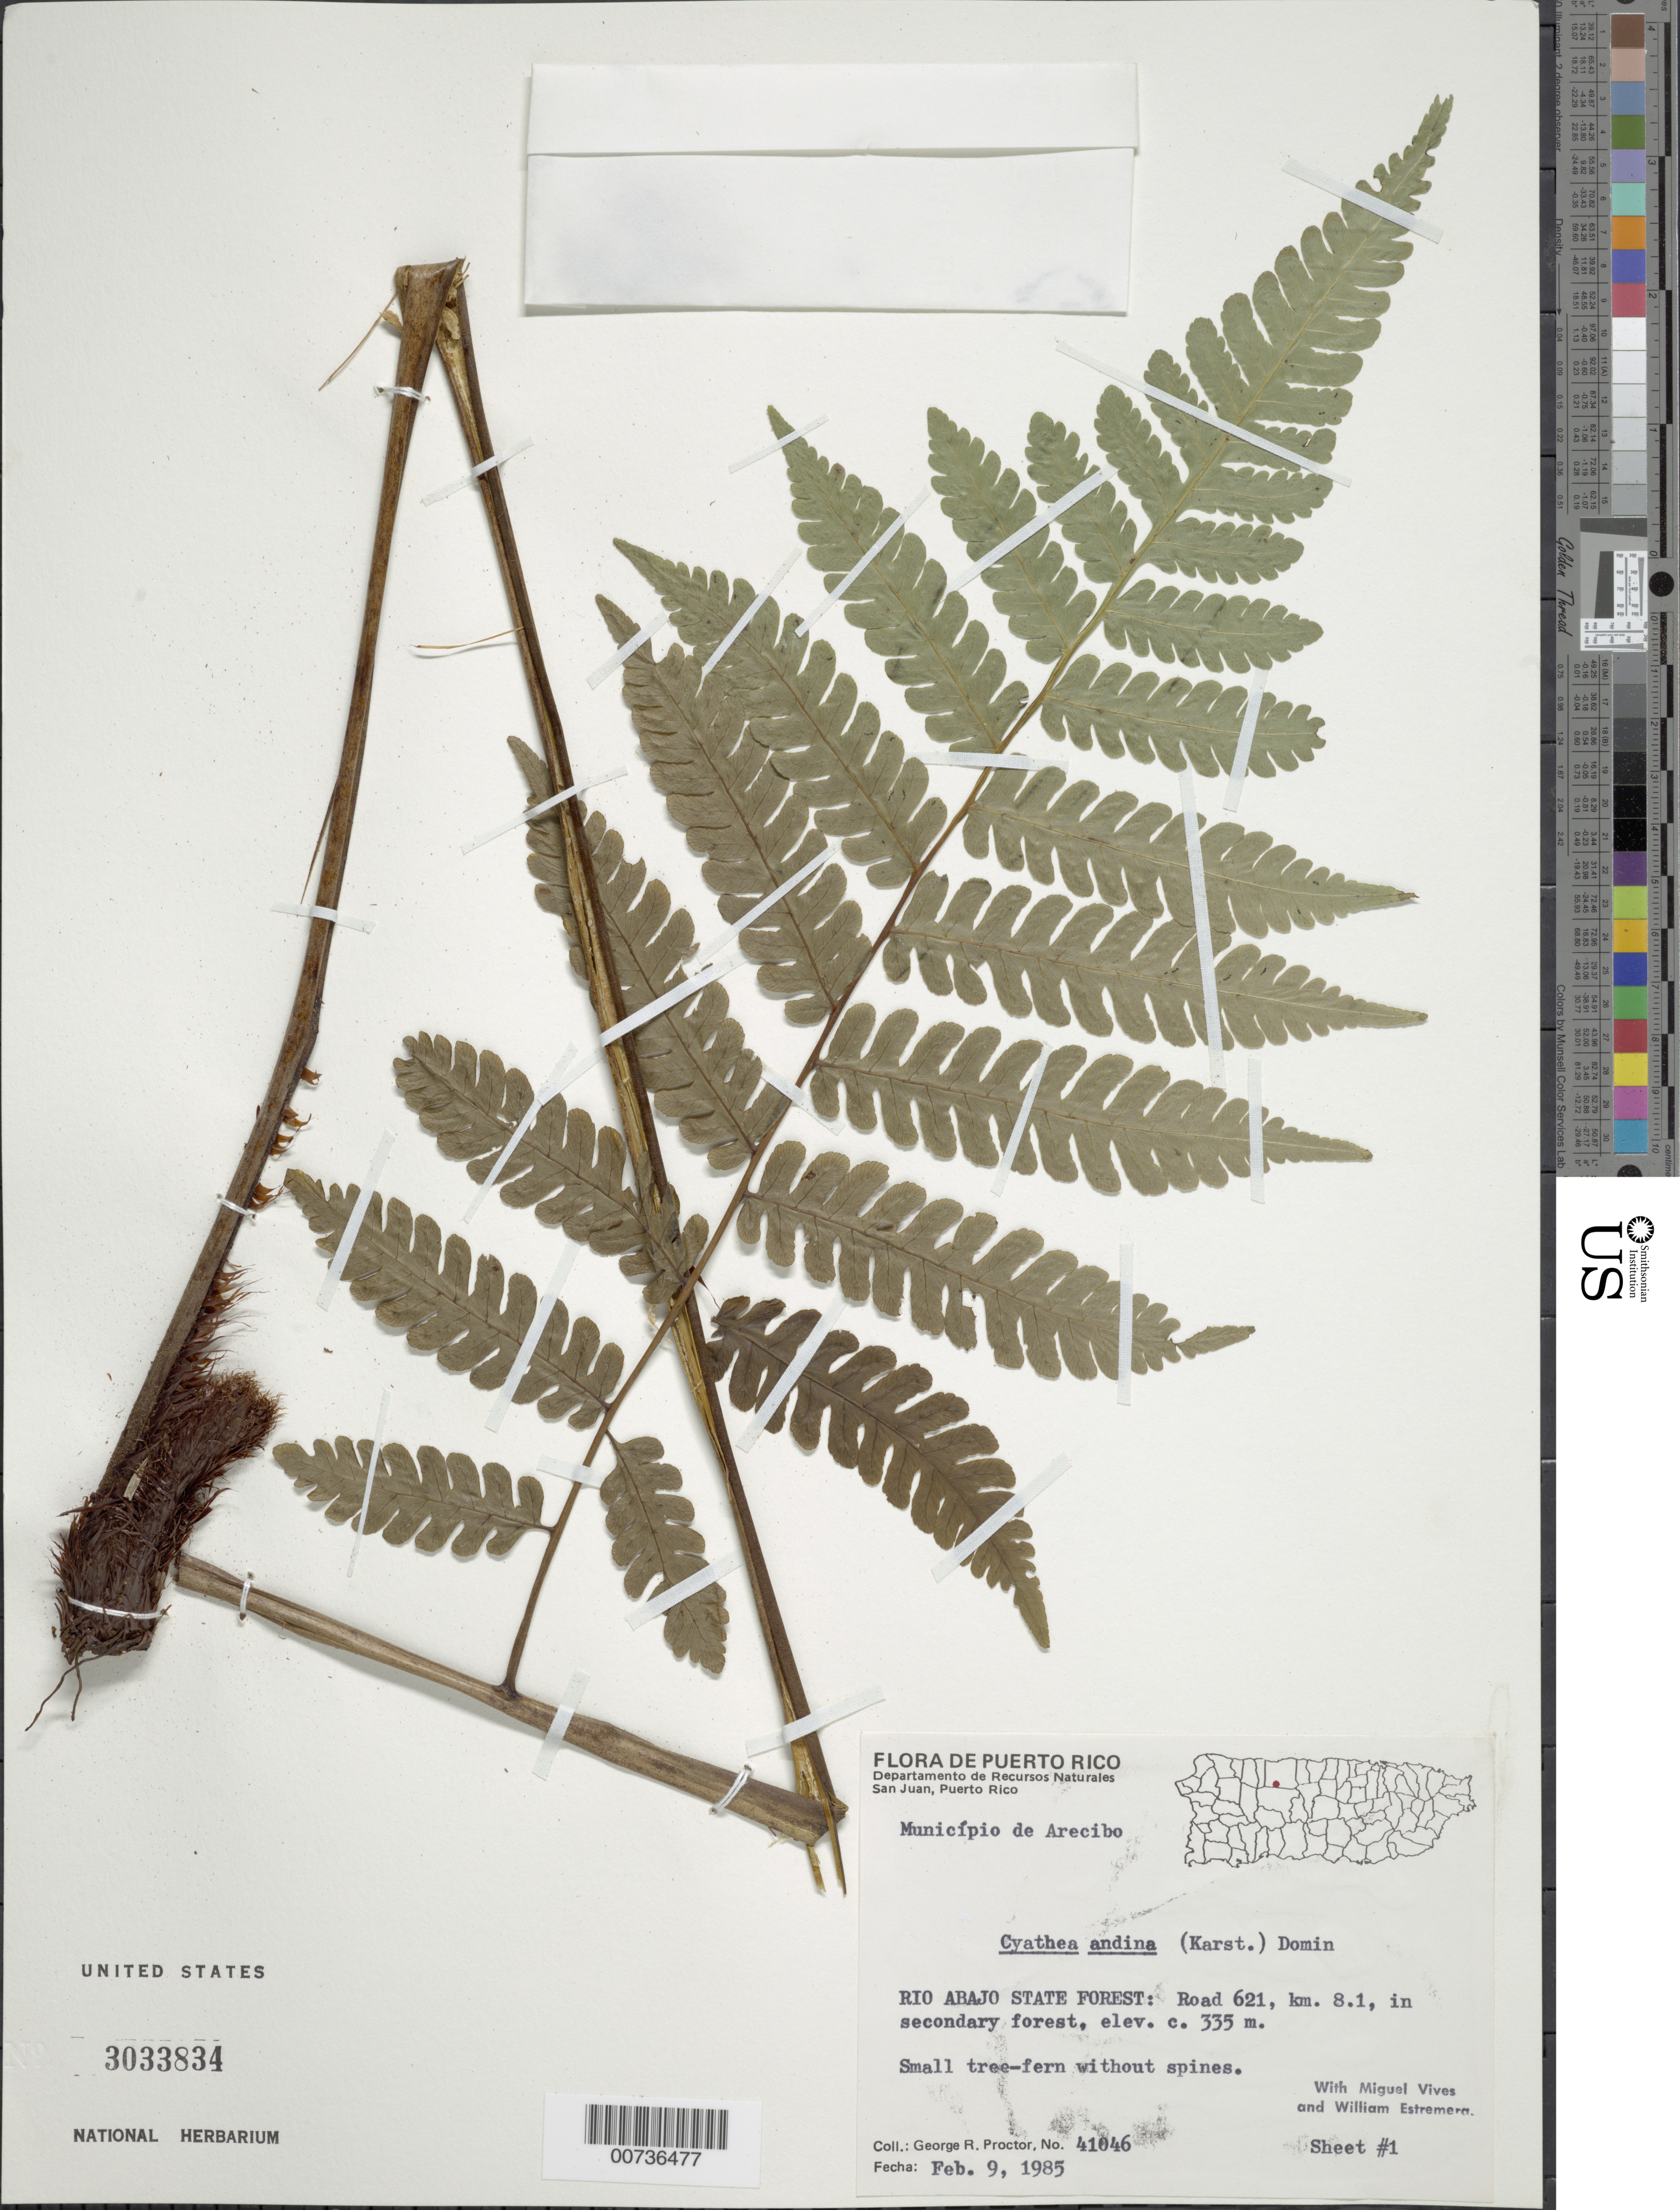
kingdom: Plantae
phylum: Tracheophyta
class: Polypodiopsida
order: Cyatheales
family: Cyatheaceae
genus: Cyathea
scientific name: Cyathea andina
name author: Domin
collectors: G. R. Proctor, M. Vives & W. Estremera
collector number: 41046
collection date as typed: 09 Feb 1985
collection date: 1985-02-09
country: Puerto Rico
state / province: Arecibo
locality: Rio Abajo State Forest: Road 621, km 8.1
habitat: In secondary forest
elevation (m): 335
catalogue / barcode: US 3033834